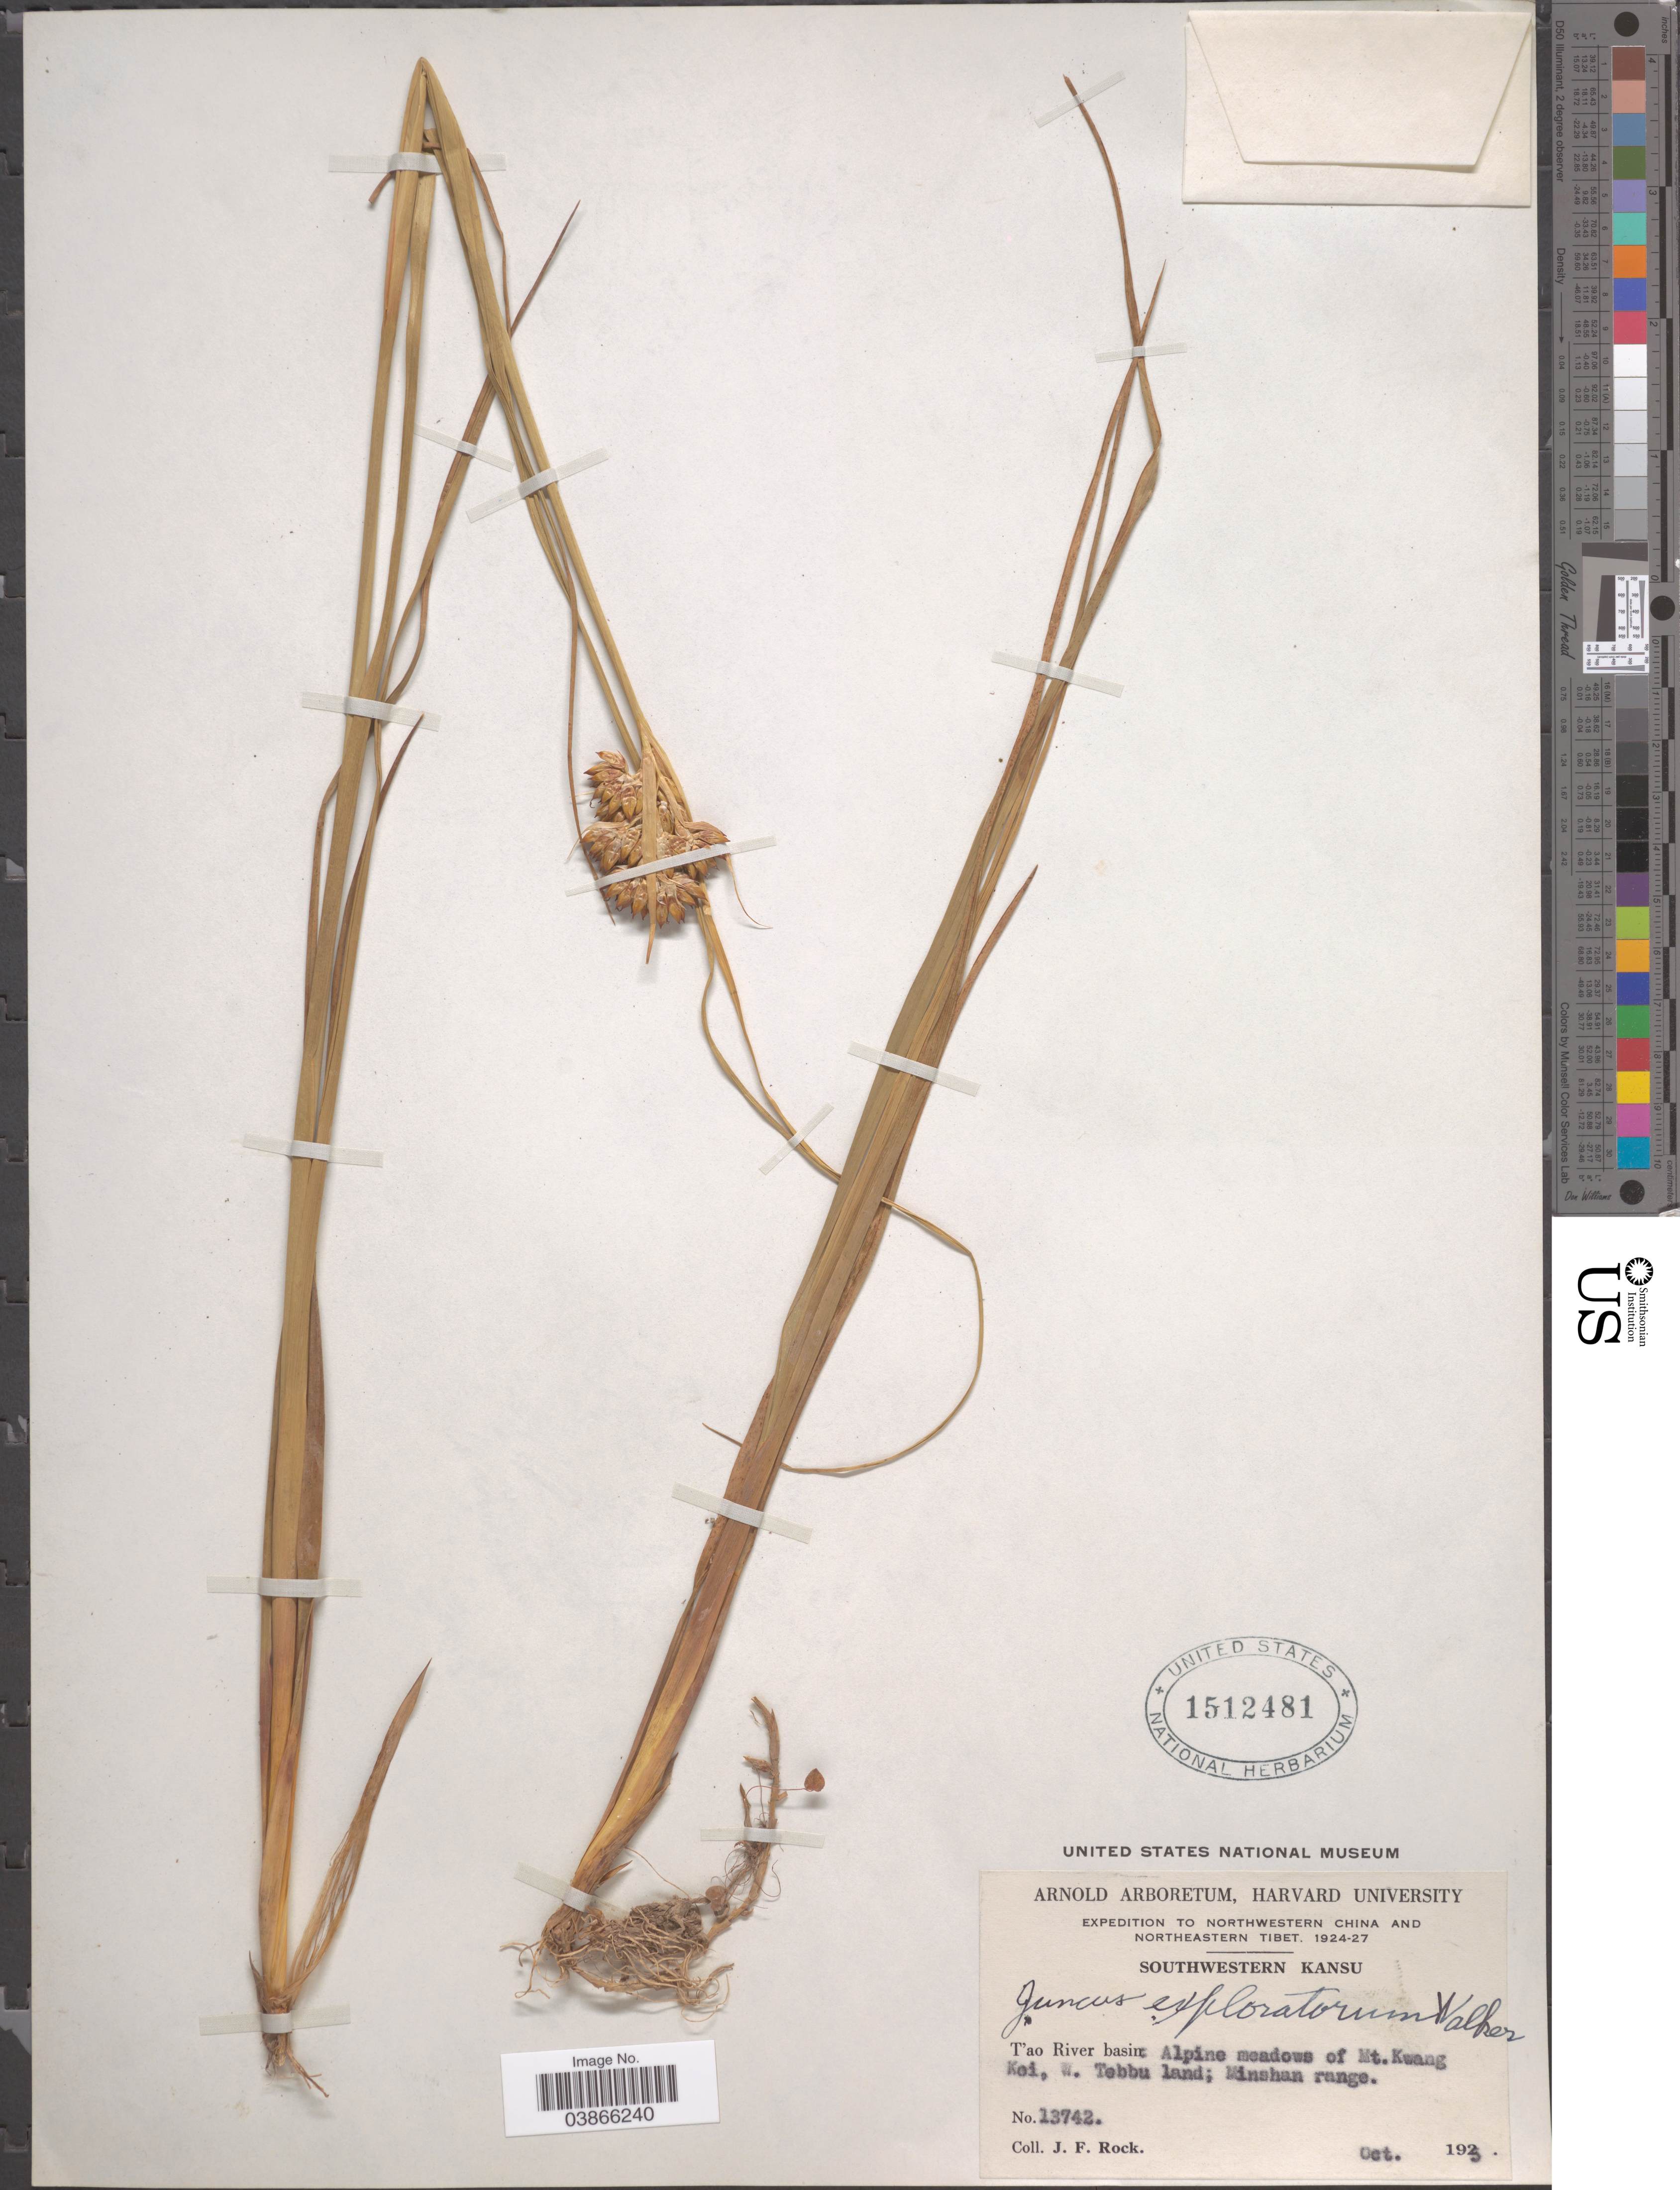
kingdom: Plantae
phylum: Tracheophyta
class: Liliopsida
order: Poales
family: Juncaceae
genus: Juncus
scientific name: Juncus exploratorum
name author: E. Walker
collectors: J. Rock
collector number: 13742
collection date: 1925-10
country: China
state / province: Gansu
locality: Northwestern China, Southwestern Kansu. T'ao River basin: Alpine meadow of Mt. Kwang Koi, W. Tebbu land; Minshan range.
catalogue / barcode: US 1512481